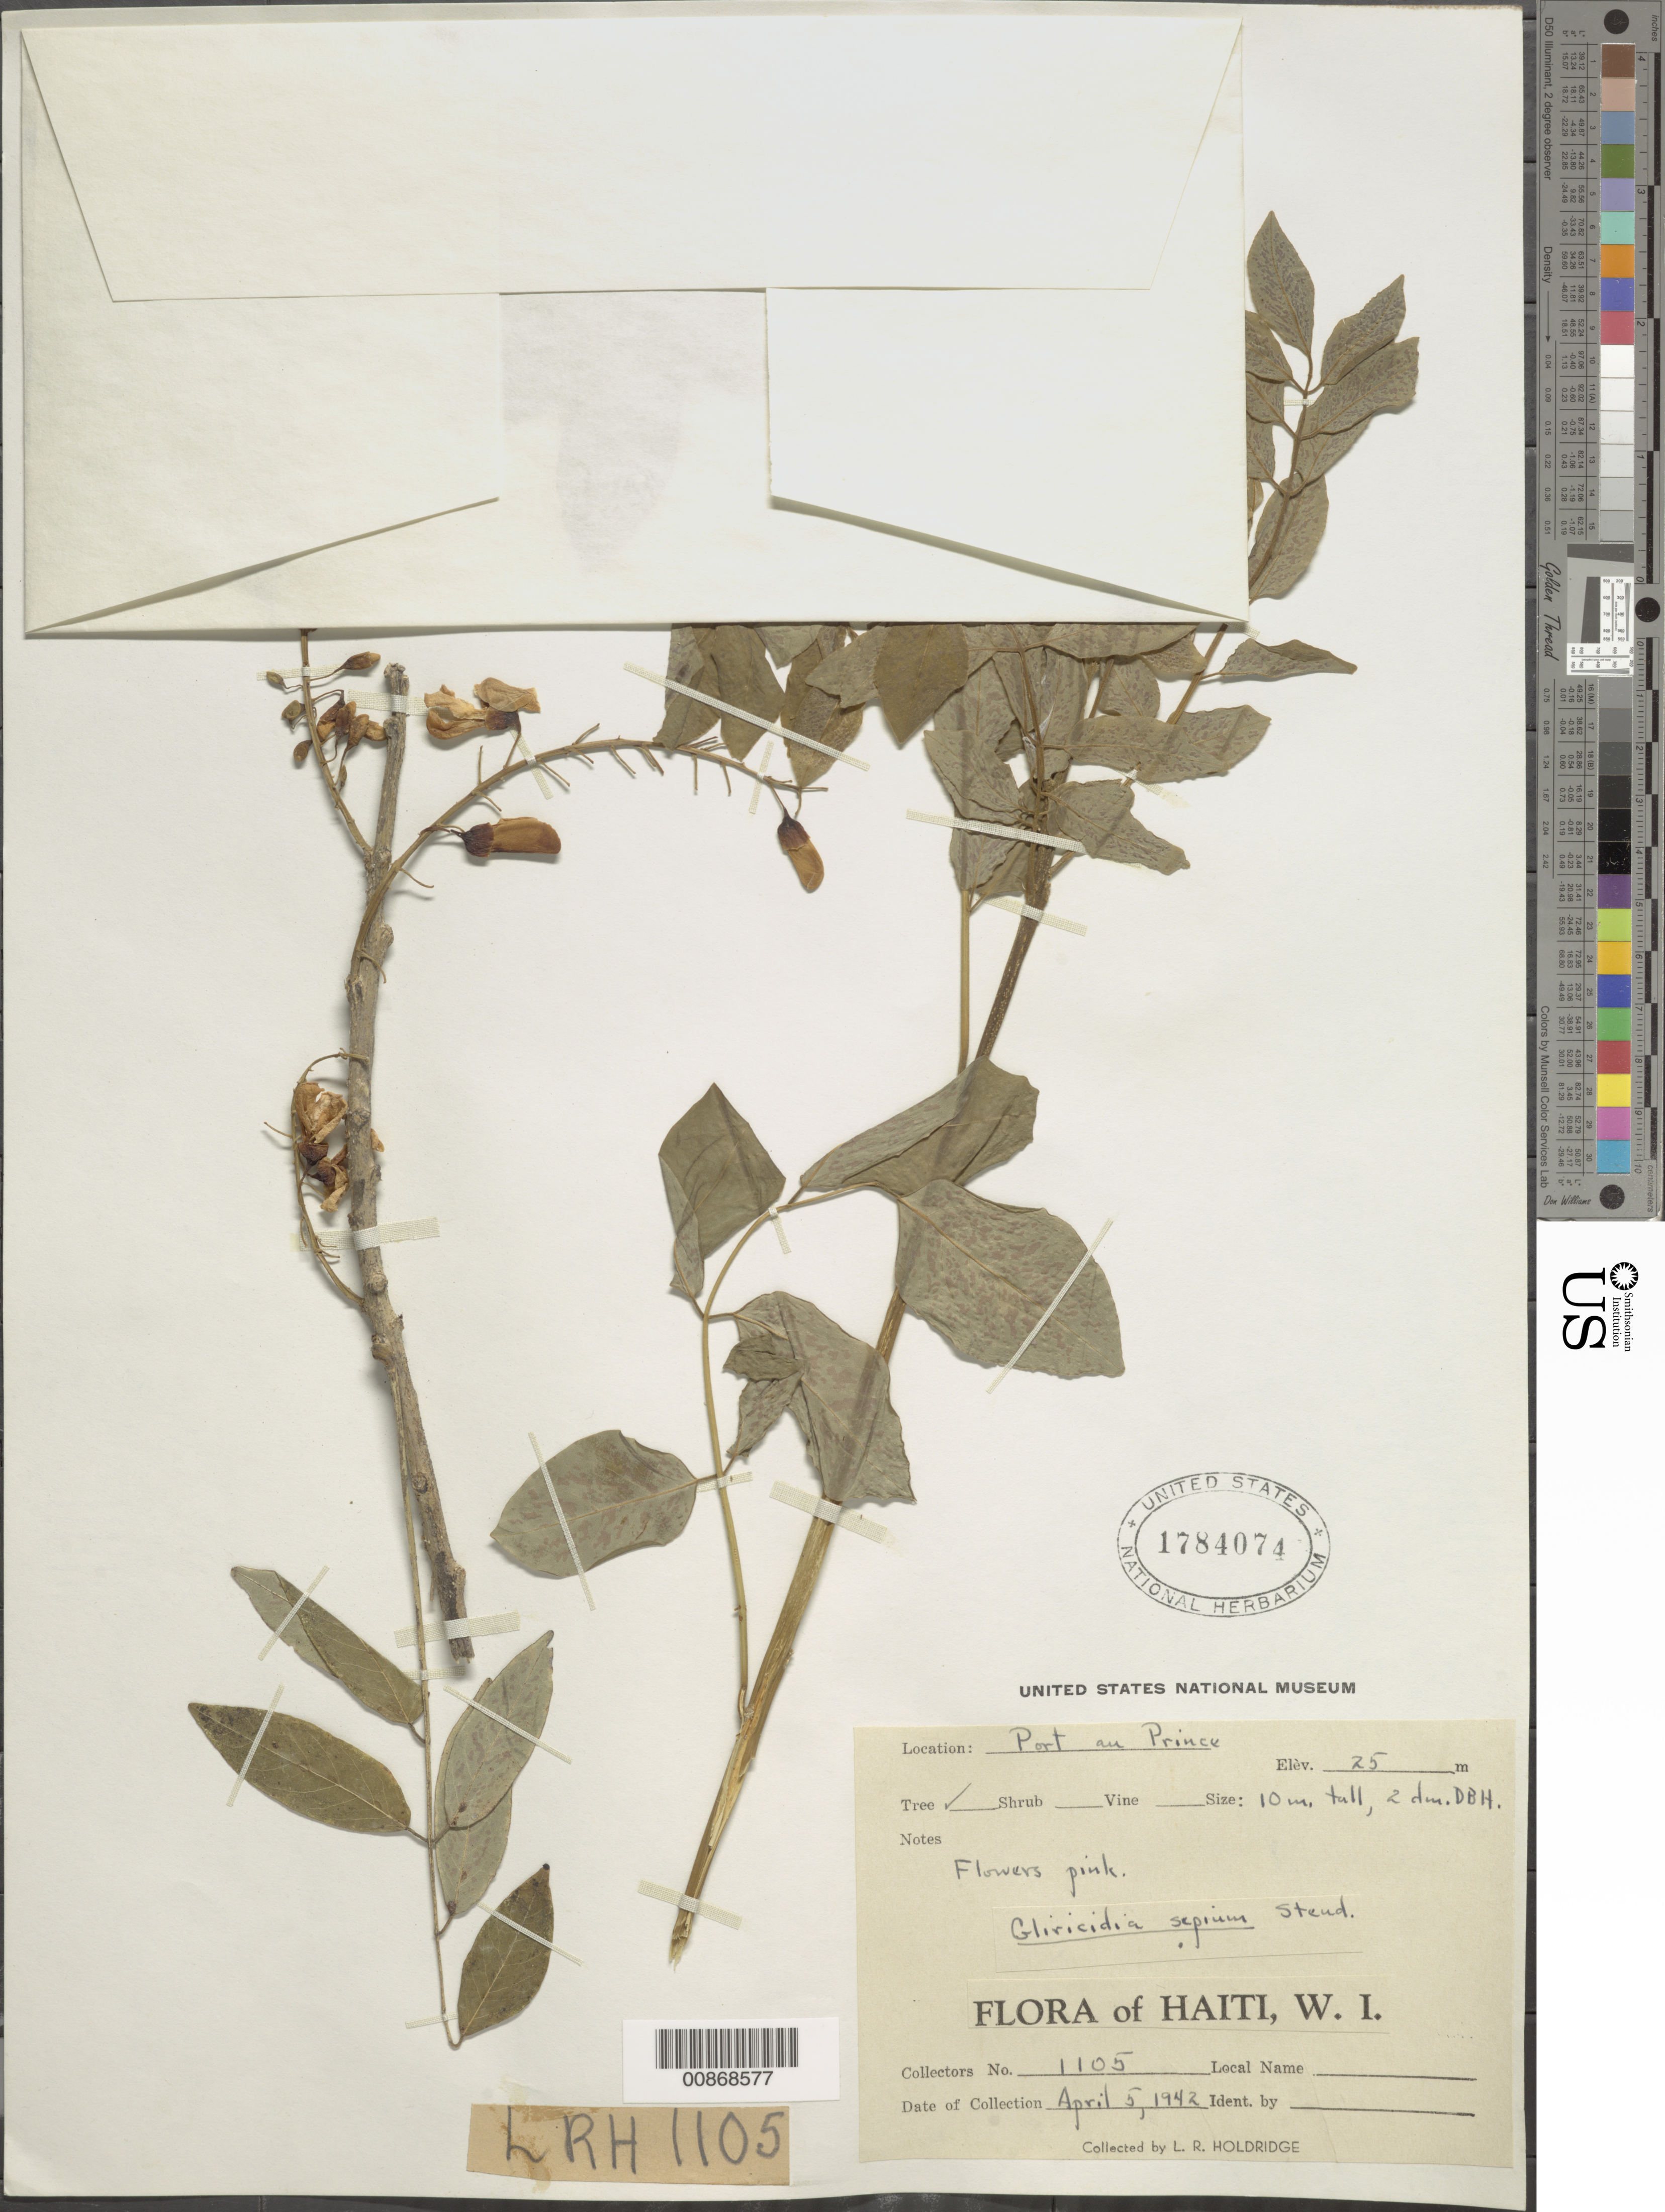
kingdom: Plantae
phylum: Tracheophyta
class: Magnoliopsida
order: Fabales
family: Fabaceae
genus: Gliricidia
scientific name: Gliricidia sepium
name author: (Jacq.) Kunth ex Walp.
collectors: L. Holdridge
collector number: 1105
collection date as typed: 05 Apr 1942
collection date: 1942-04-05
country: Haiti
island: Hispaniola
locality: Port au Prince.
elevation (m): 25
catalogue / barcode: US 1784074